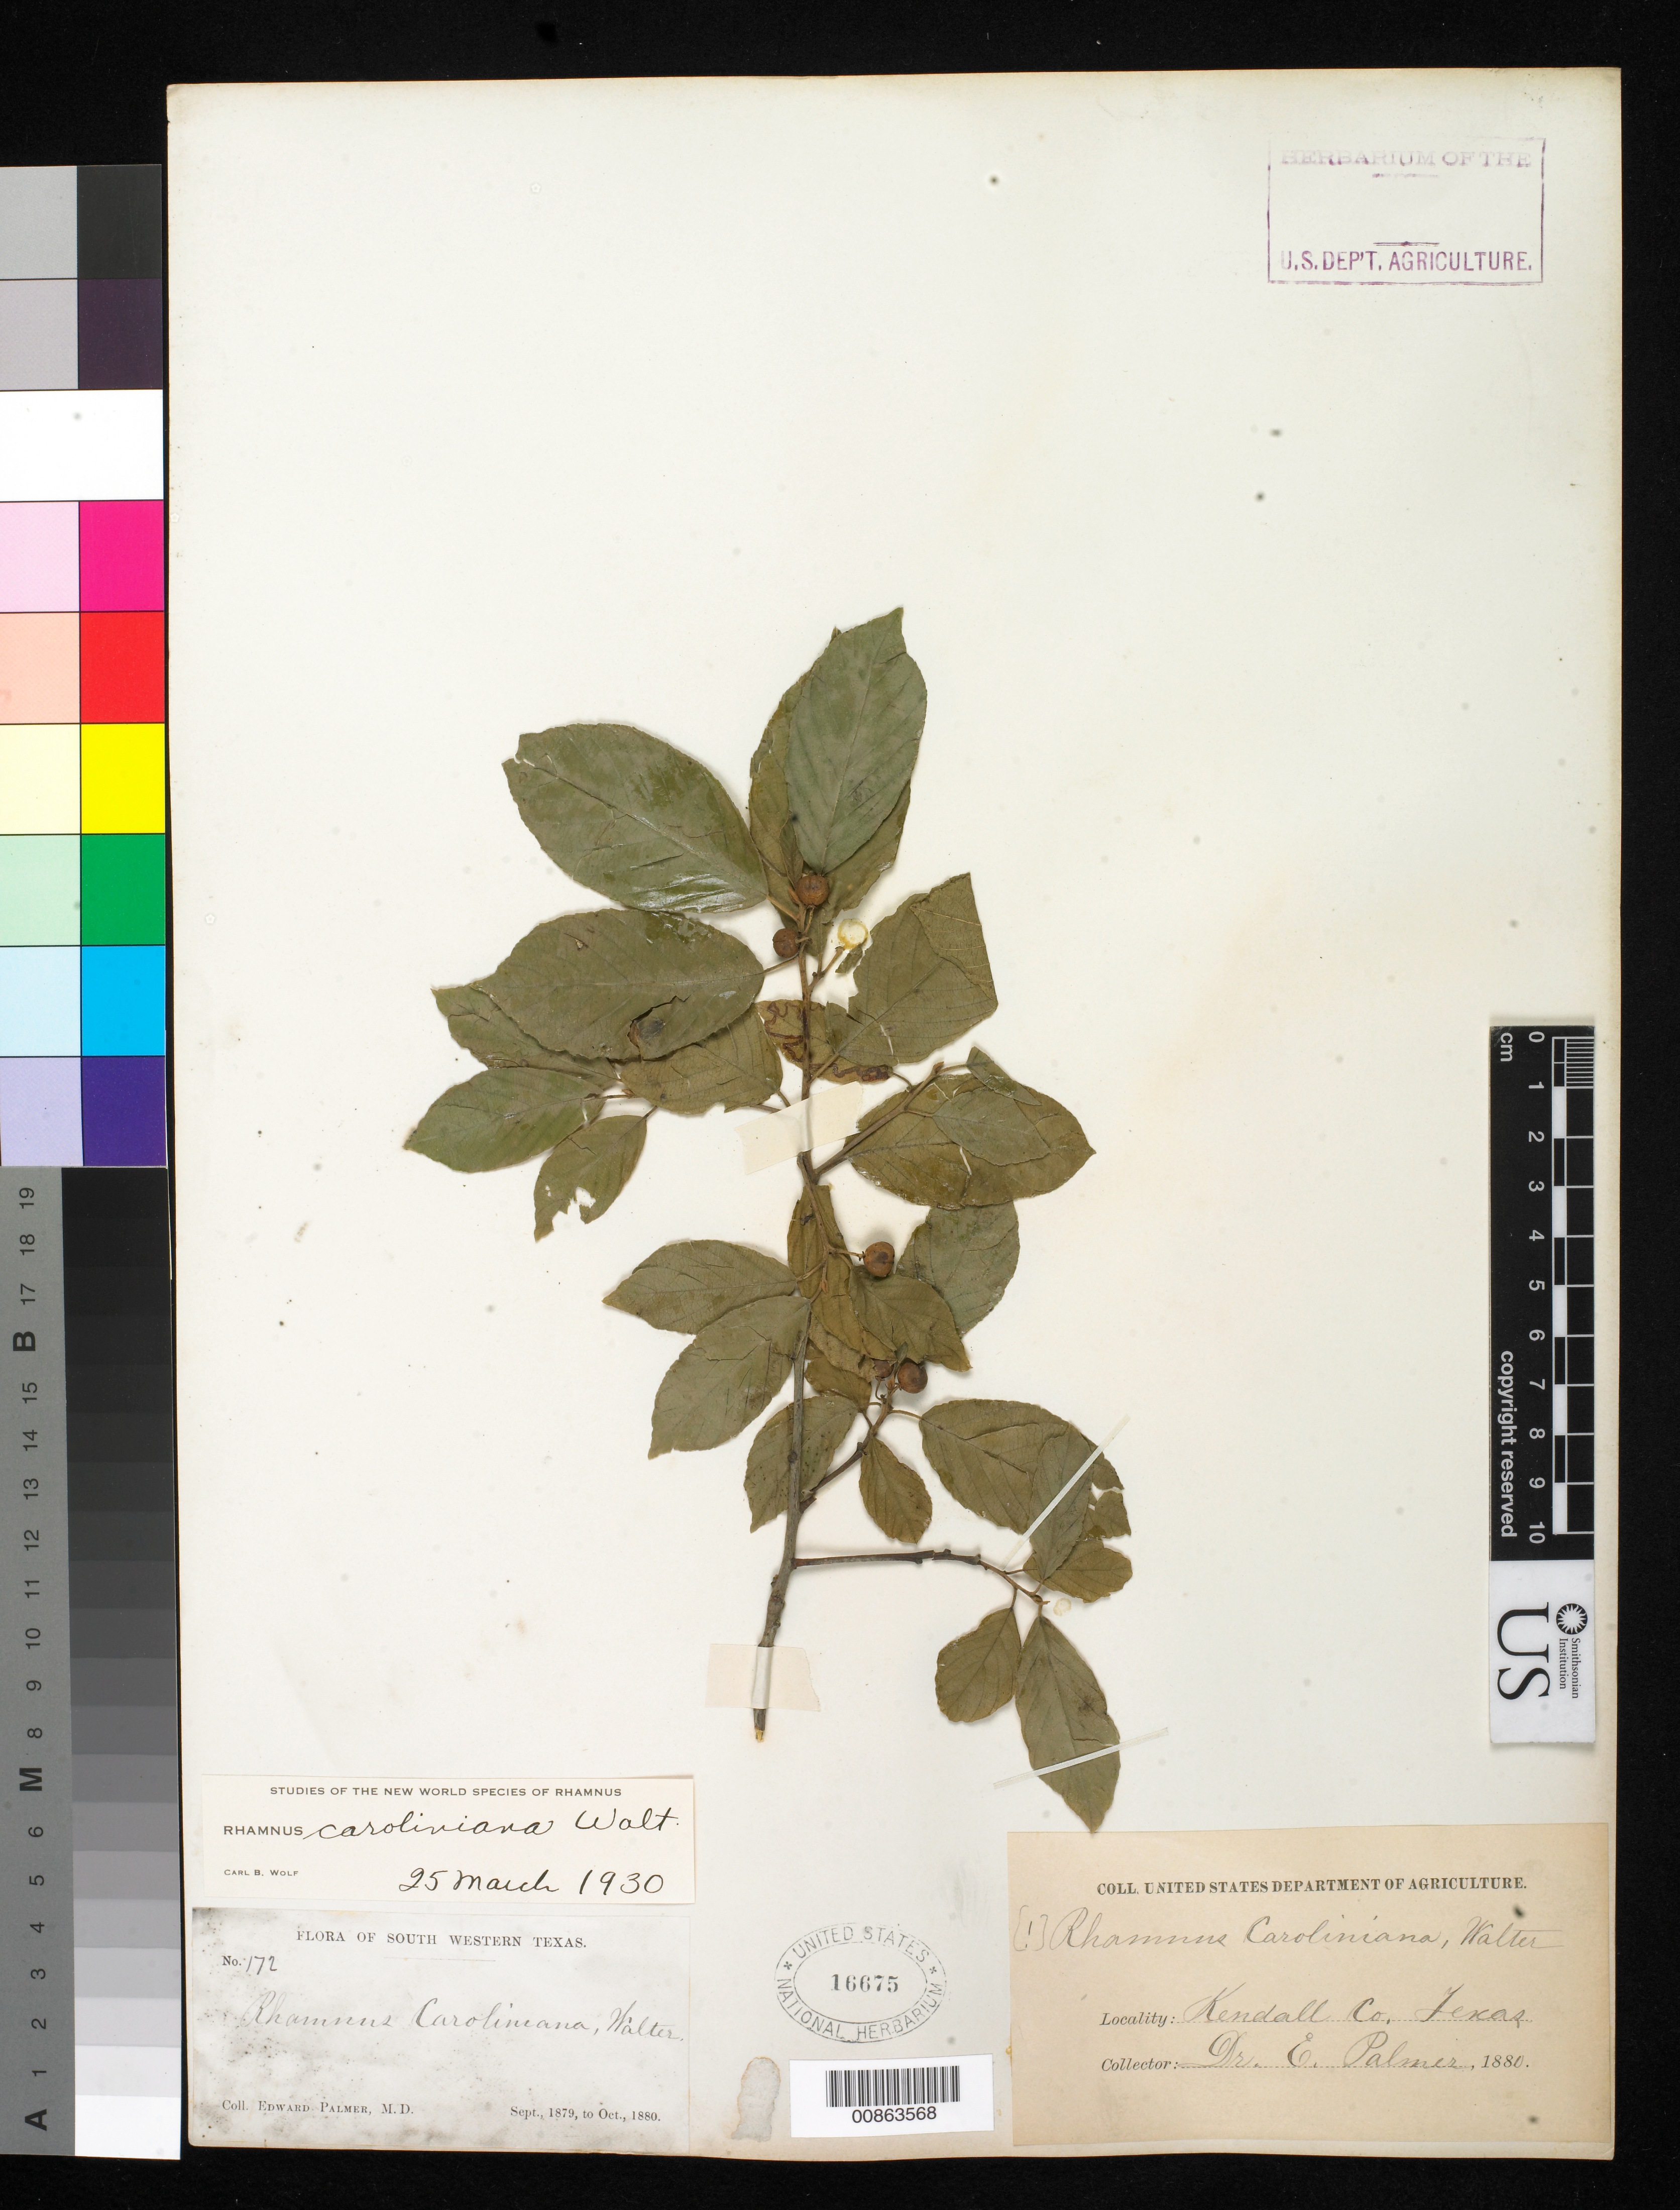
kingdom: Plantae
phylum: Tracheophyta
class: Magnoliopsida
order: Rosales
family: Rhamnaceae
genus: Frangula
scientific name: Frangula caroliniana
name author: (Walter) A. Gray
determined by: Strong, Mark T., (BOT), Smithsonian Institution - National Museum of Natural History (UNITED STATES)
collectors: E. Palmer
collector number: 172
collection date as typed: Sep 1879 to -- Oct 1880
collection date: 1879-09/1880-10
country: United States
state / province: Texas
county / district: Kendall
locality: Kendall County, Texas.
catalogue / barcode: US 16675